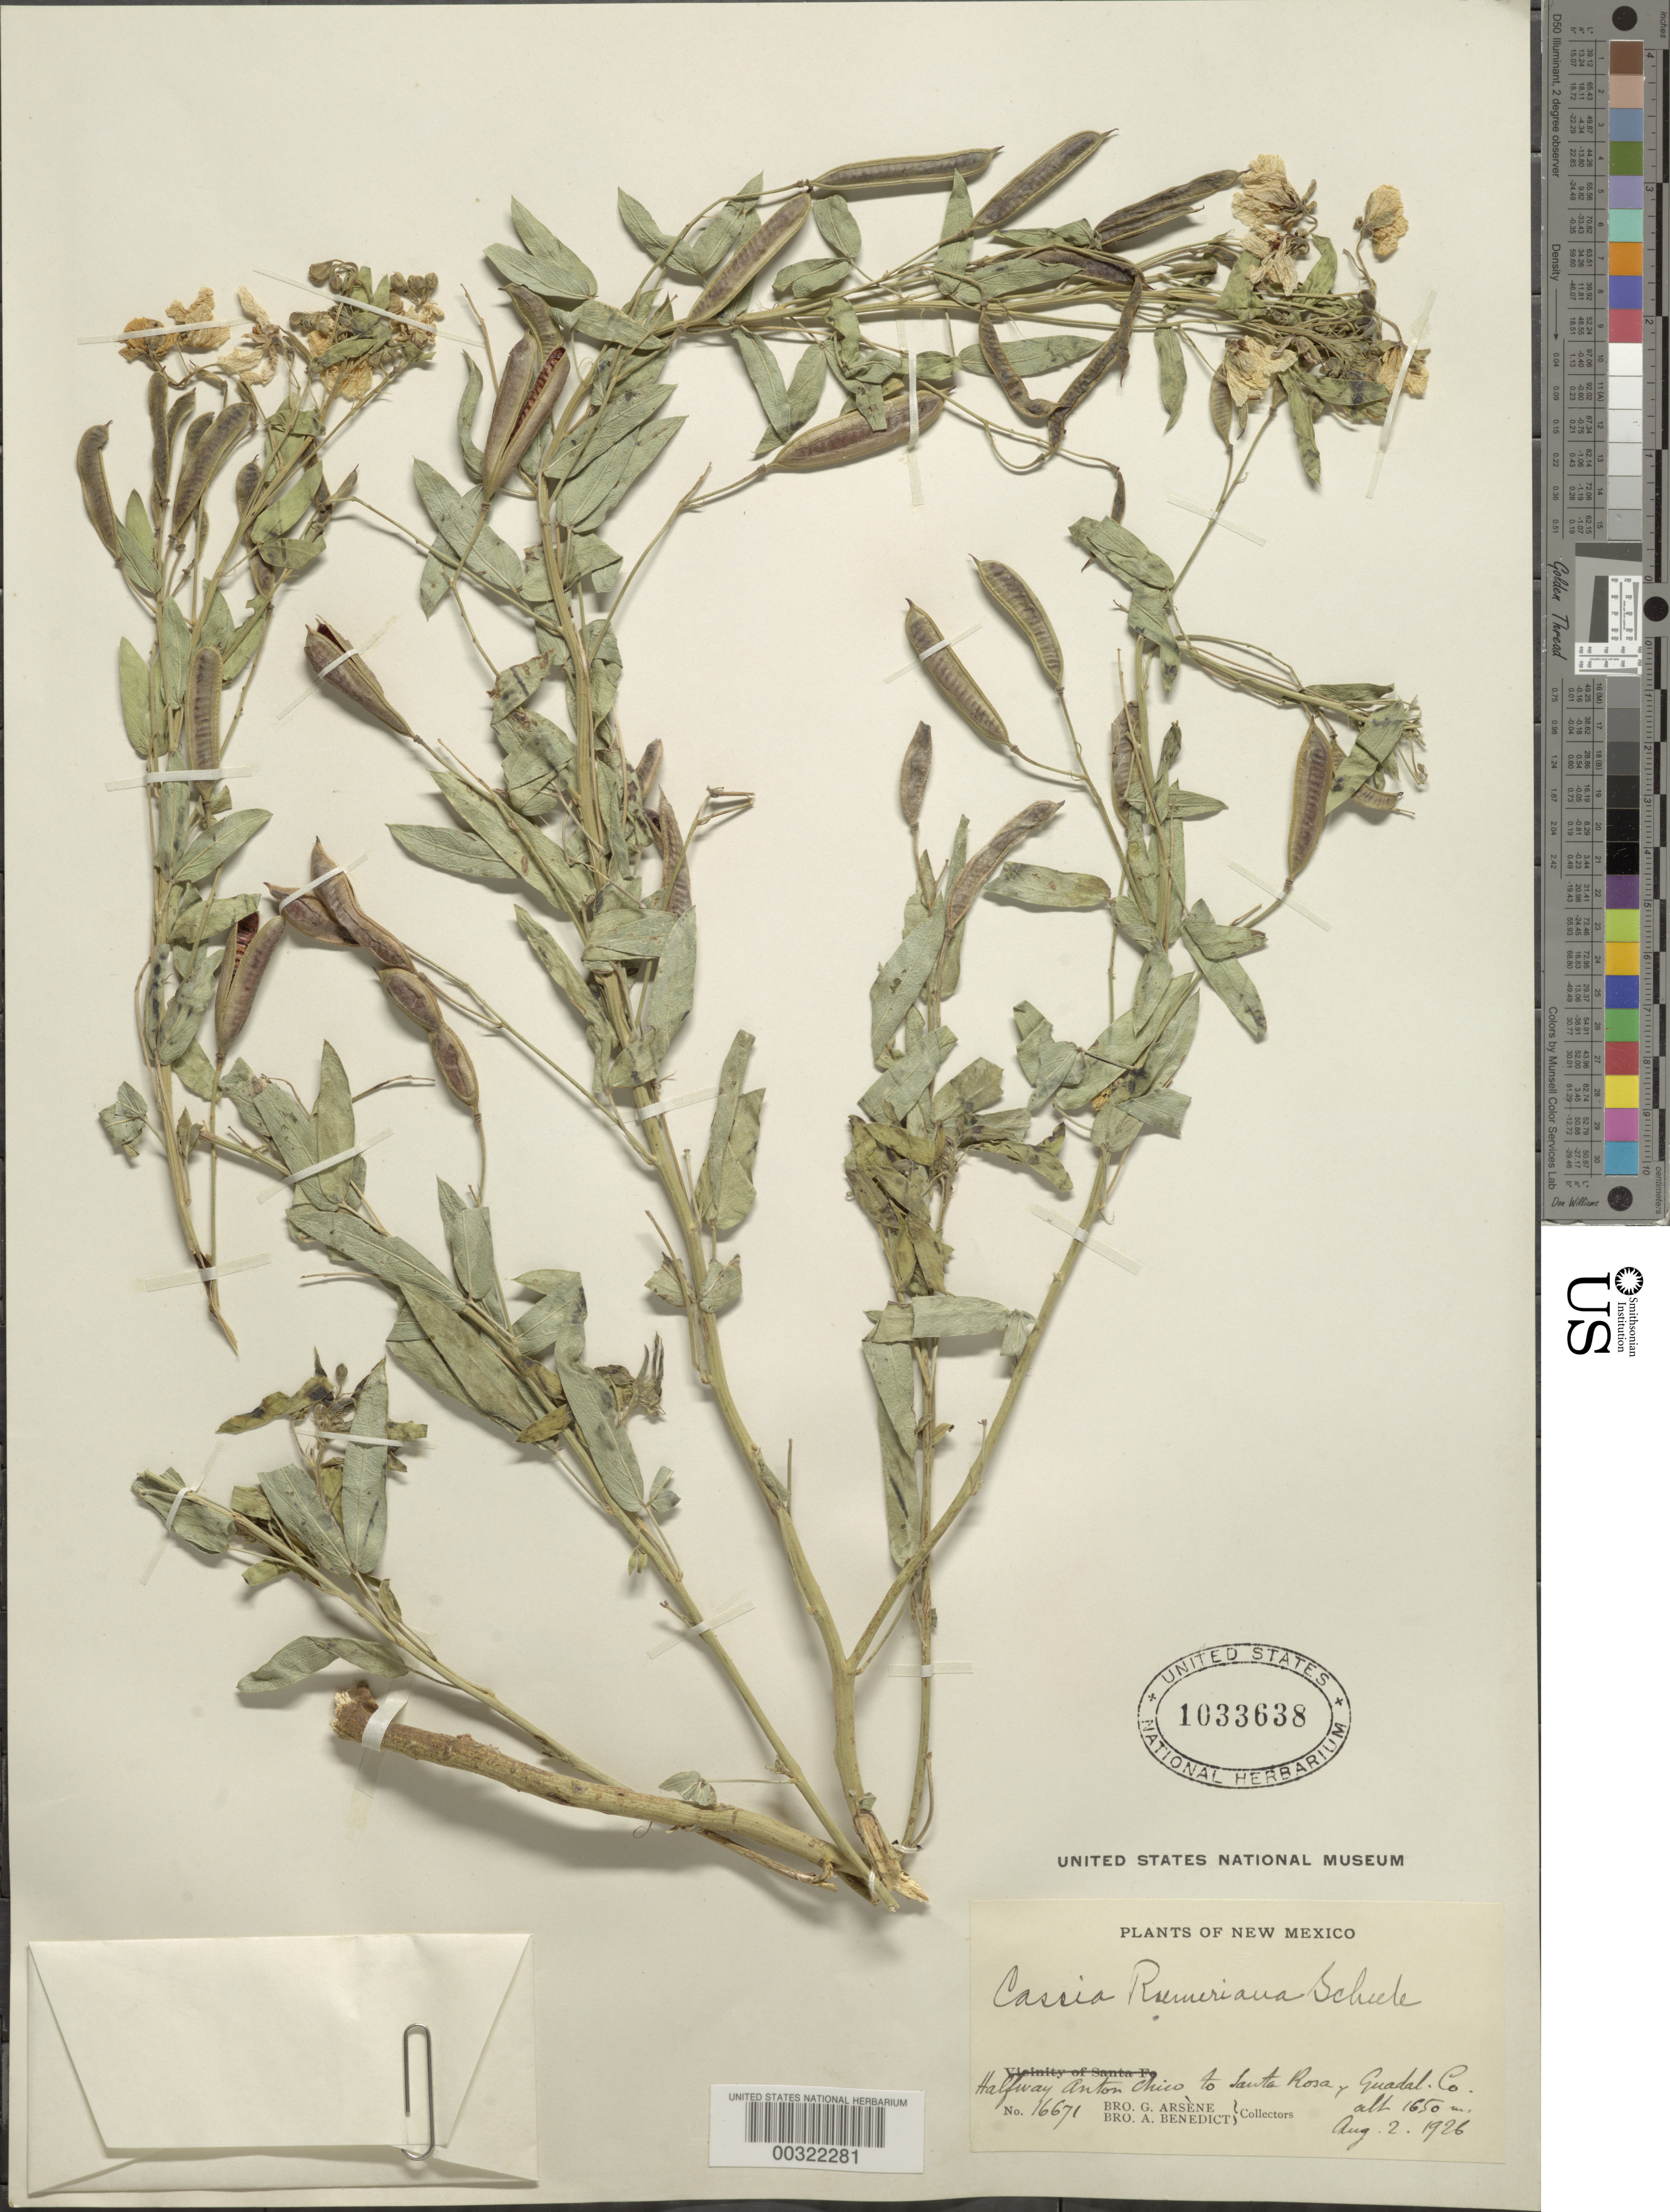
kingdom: Plantae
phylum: Tracheophyta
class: Magnoliopsida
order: Fabales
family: Fabaceae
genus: Senna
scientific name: Senna roemeriana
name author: (Scheele) H.S. Irwin & Barneby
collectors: Bro. G. Arsène & Bro. Benedict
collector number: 16671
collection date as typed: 02 Aug 1926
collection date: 1926-08-02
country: United States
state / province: New Mexico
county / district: Guadalupe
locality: Halfway anton chico to santa rosa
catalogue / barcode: US 1033638